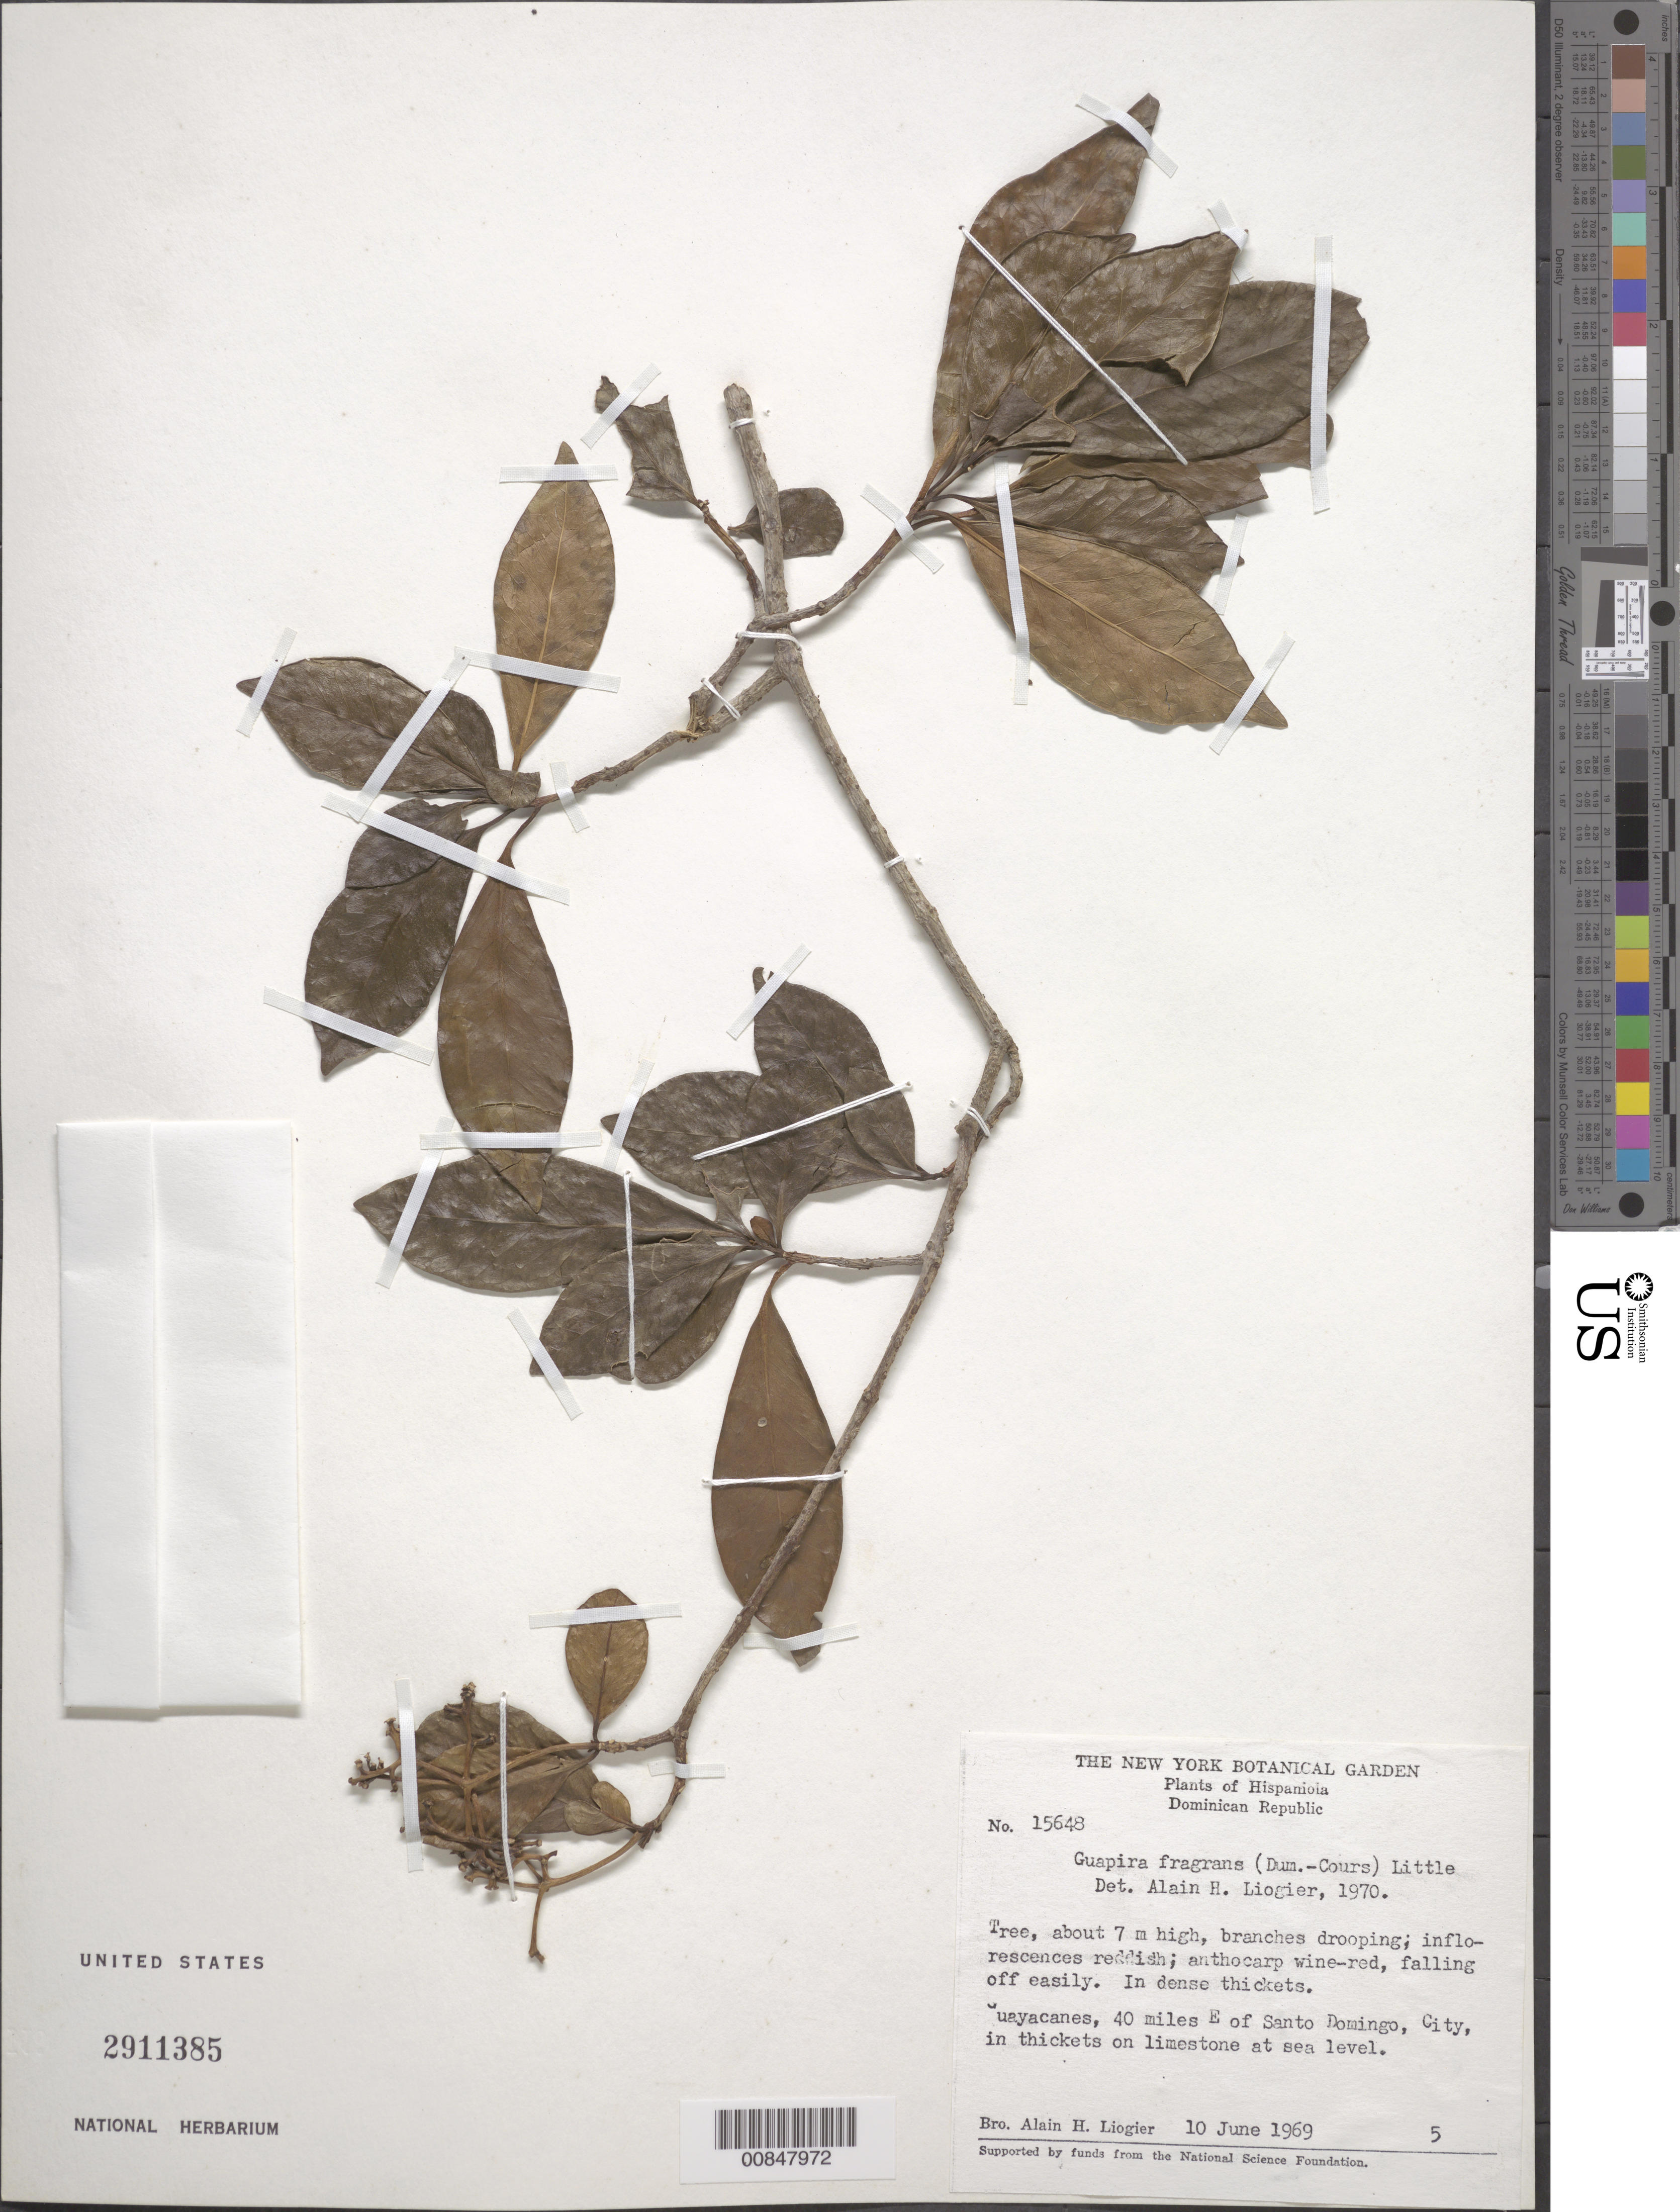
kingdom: Plantae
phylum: Tracheophyta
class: Magnoliopsida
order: Caryophyllales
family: Nyctaginaceae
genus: Guapira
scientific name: Guapira fragrans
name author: (Dum. Cours.) Little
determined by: Liogier, Alain H.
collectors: A. H. Liogier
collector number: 15648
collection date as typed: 10 Jun 1969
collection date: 1969-06-10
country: Dominican Republic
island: Hispaniola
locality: Guayacanes, 40 miles E of Santo Domingo City.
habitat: In dense thickets. On limestone.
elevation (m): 0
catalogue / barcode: US 2911385